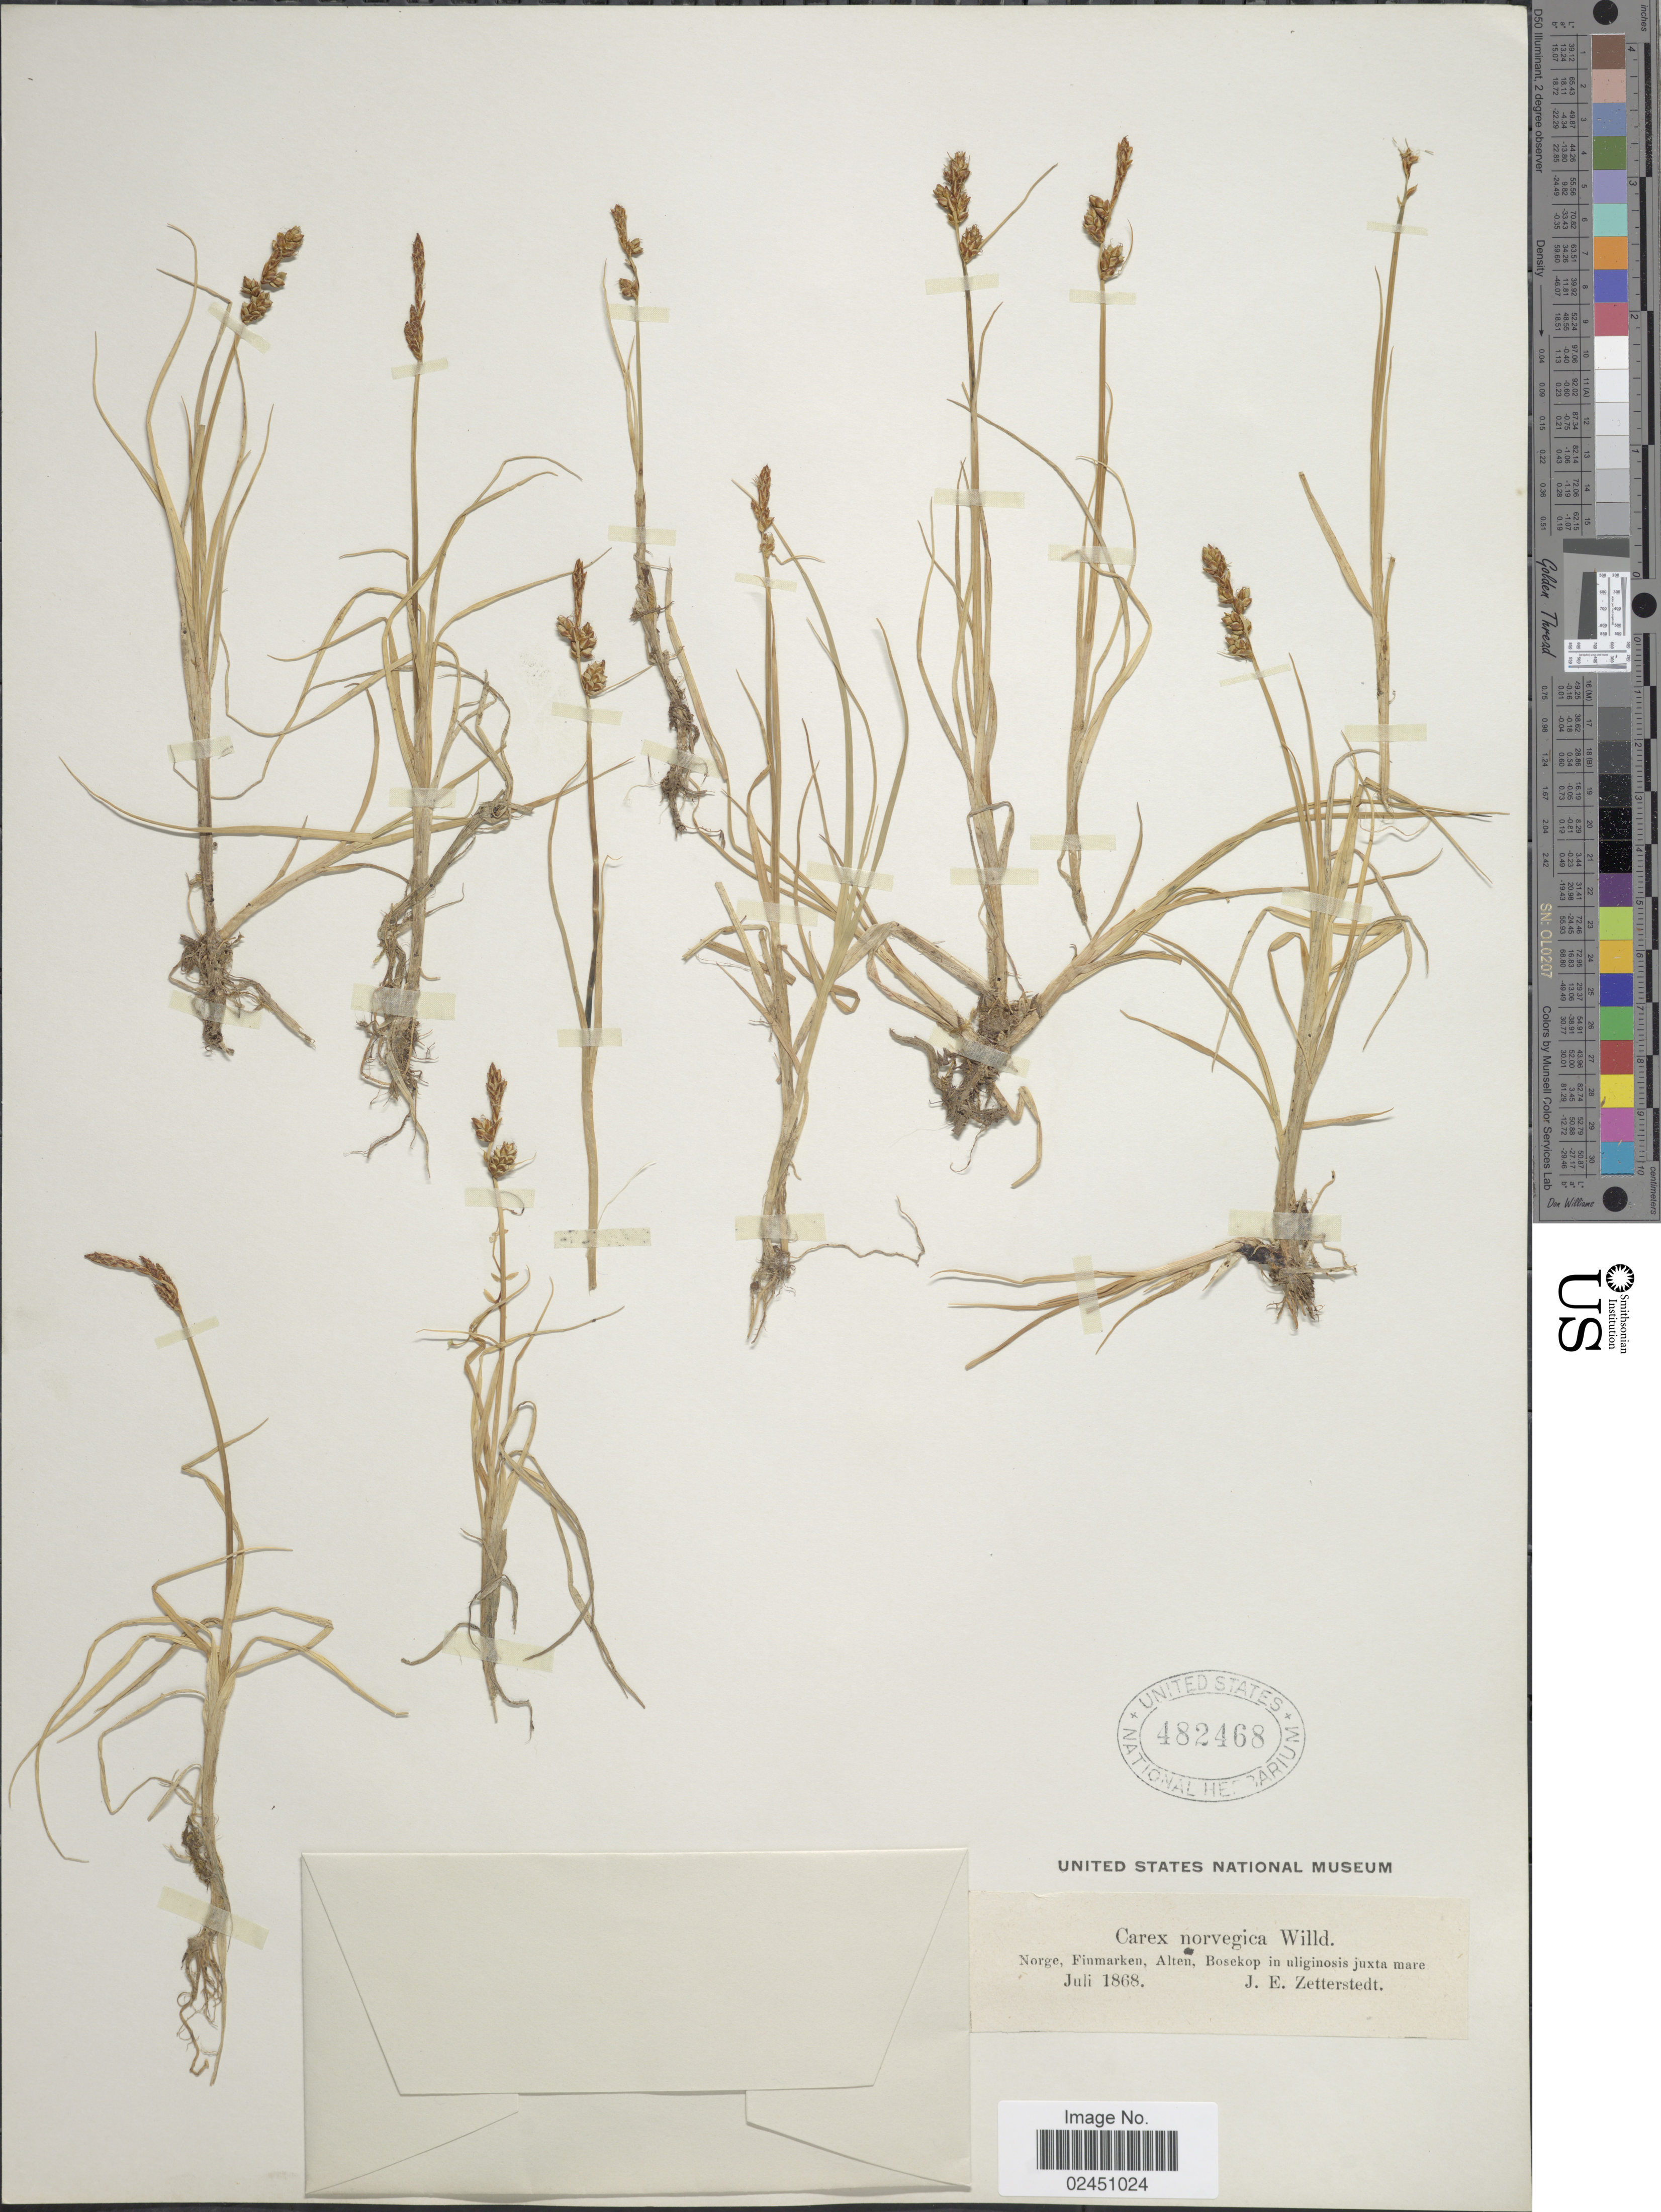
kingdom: Plantae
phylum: Tracheophyta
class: Liliopsida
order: Poales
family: Cyperaceae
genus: Carex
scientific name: Carex norvegica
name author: Retz.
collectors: J.E. Zetterstedt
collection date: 1868-07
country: Norway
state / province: Finnmark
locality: Norge, Finmarken, Alten, Bosekop in uliginosis juxta mare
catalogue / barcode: US 482468